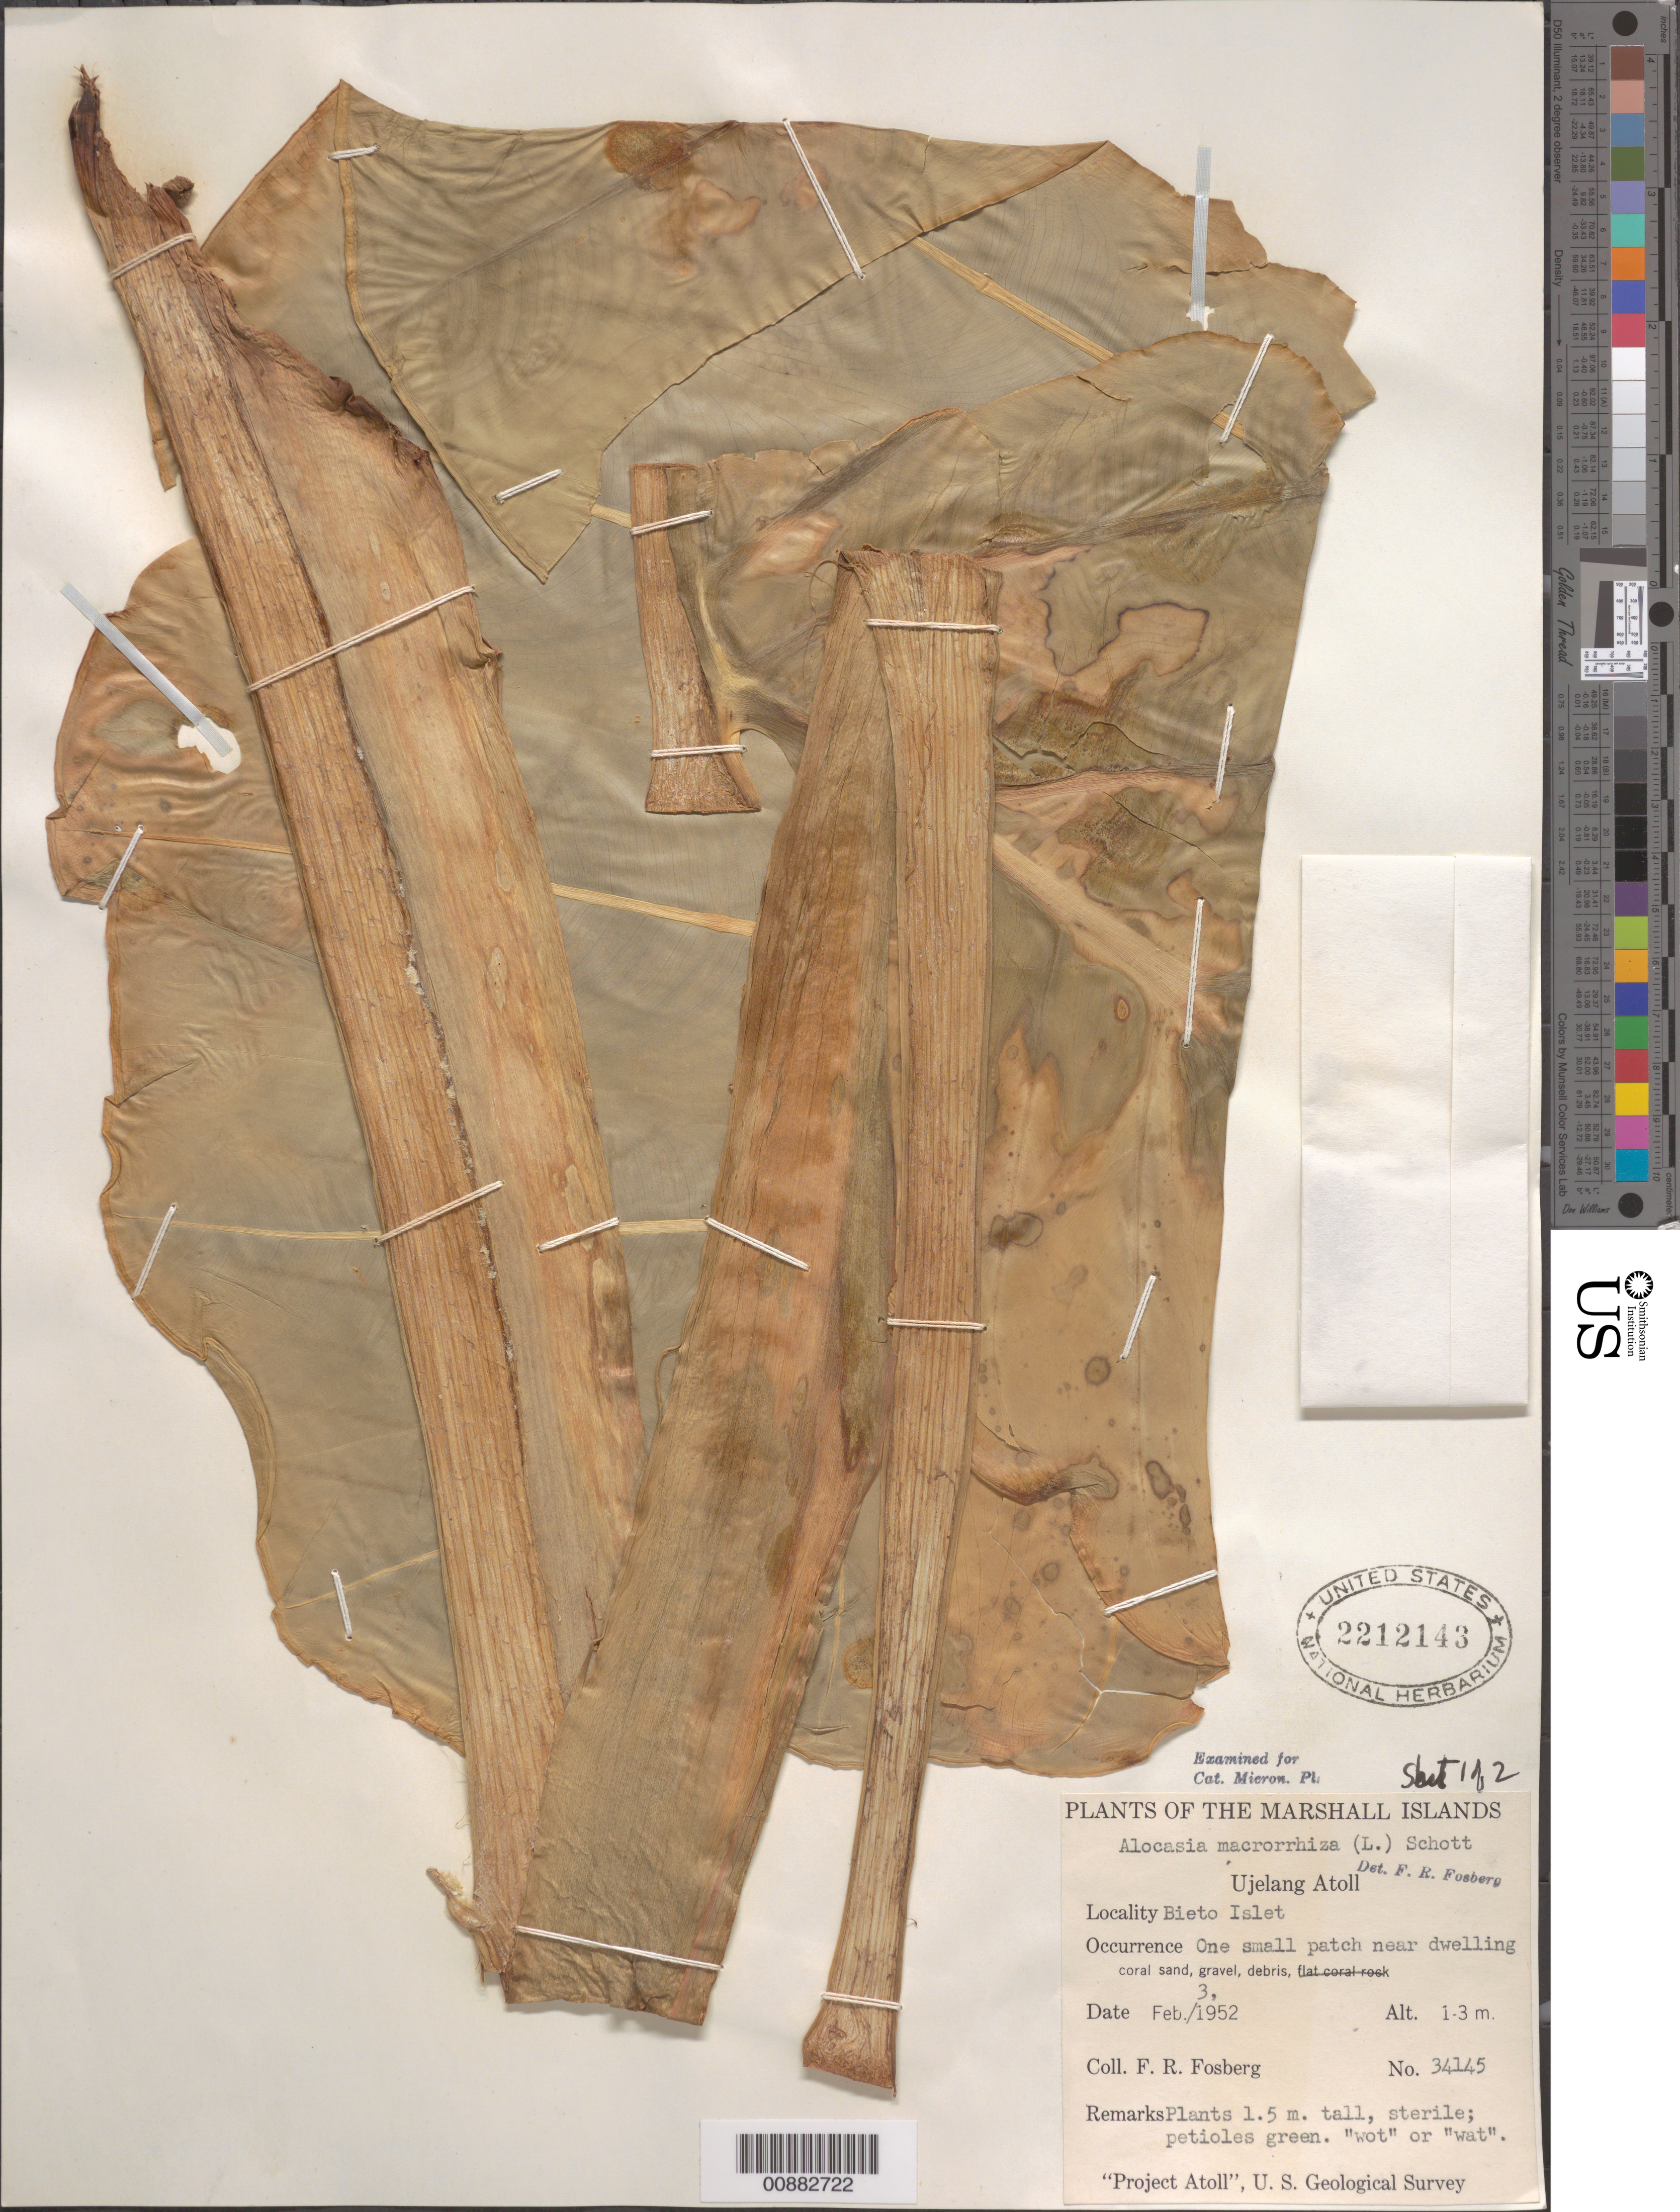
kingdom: Plantae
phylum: Tracheophyta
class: Liliopsida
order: Alismatales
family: Araceae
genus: Alocasia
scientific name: Alocasia macrorrhizos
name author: (L.) G. Don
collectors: F. R. Fosberg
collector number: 34145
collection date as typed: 03 Feb 1952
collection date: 1952-02-03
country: Marshall Islands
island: Ujelang Atoll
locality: Bieto Islet. One small patch near dwelling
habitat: coral sand, gravel, debris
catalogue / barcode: US 2212143